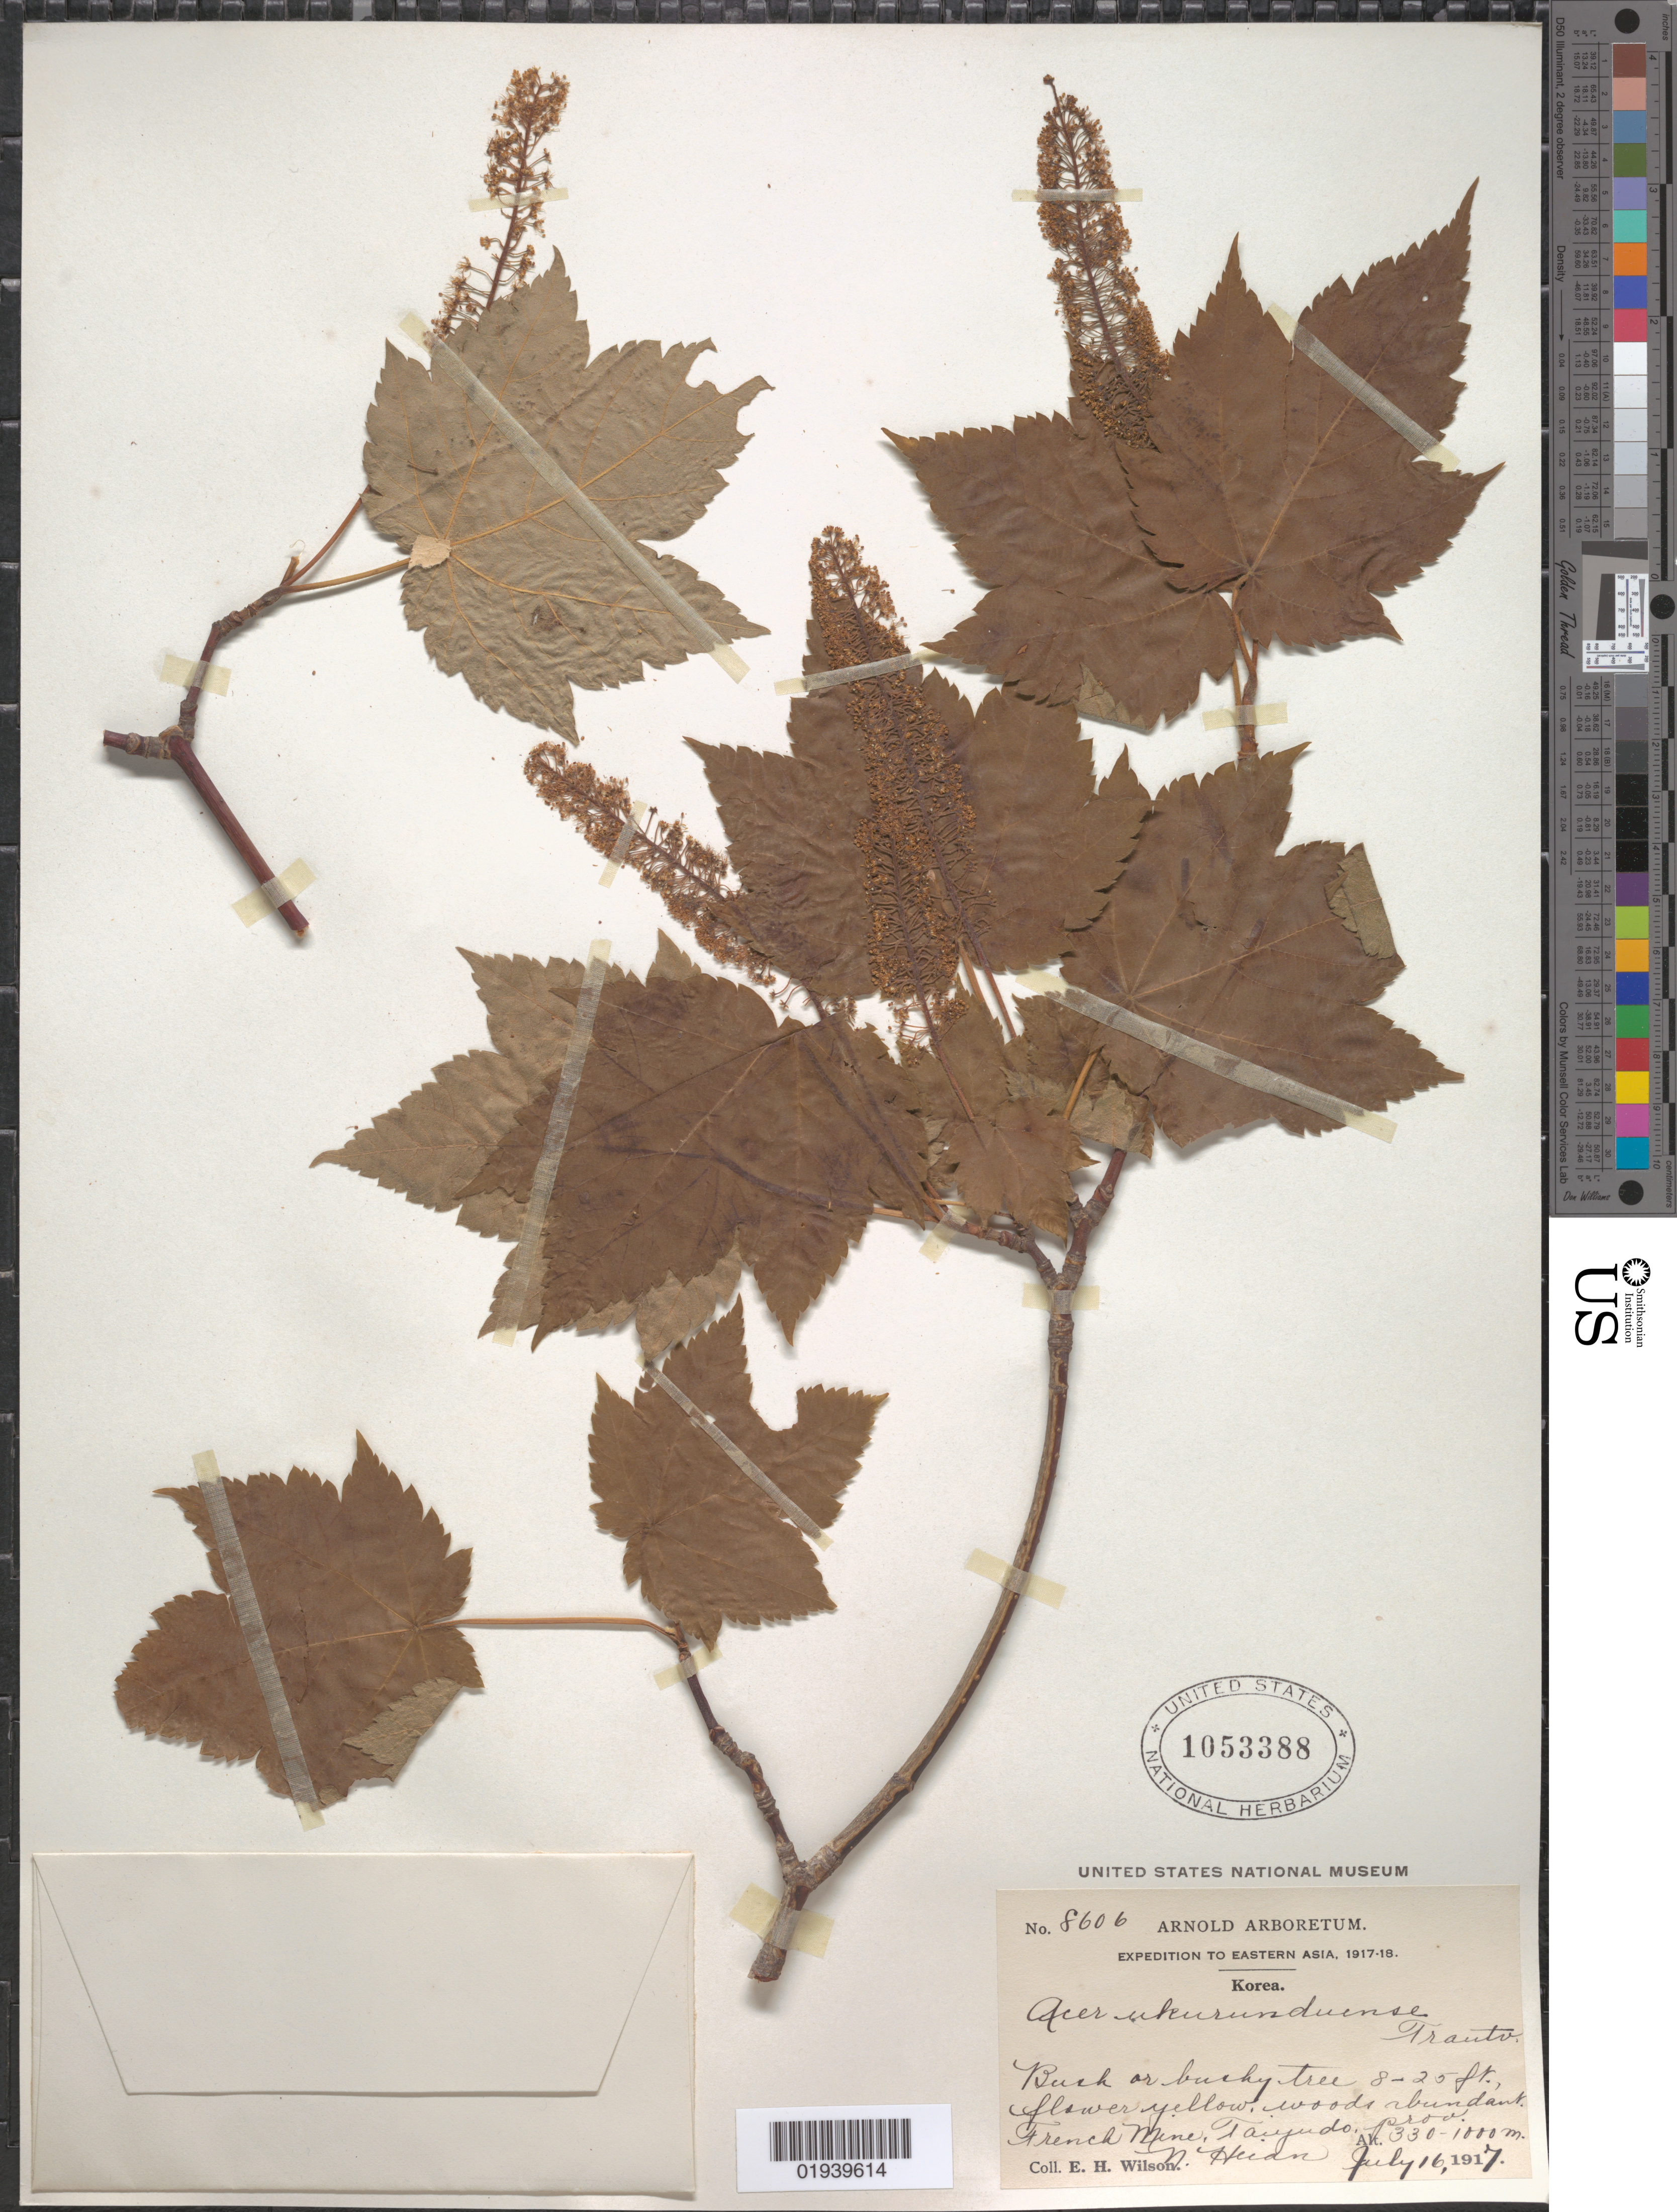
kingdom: Plantae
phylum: Tracheophyta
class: Magnoliopsida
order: Sapindales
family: Sapindaceae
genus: Acer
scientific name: Acer ukurunduense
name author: Trautv. & C.A. Mey.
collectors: E. H. Wilson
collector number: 8606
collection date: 1917-07-16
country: North Korea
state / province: North Heian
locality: French Mine, Taiyudo, Province N. Heian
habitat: Woods, abundant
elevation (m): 330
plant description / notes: Note: same collection number different dates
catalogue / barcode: US 1053388